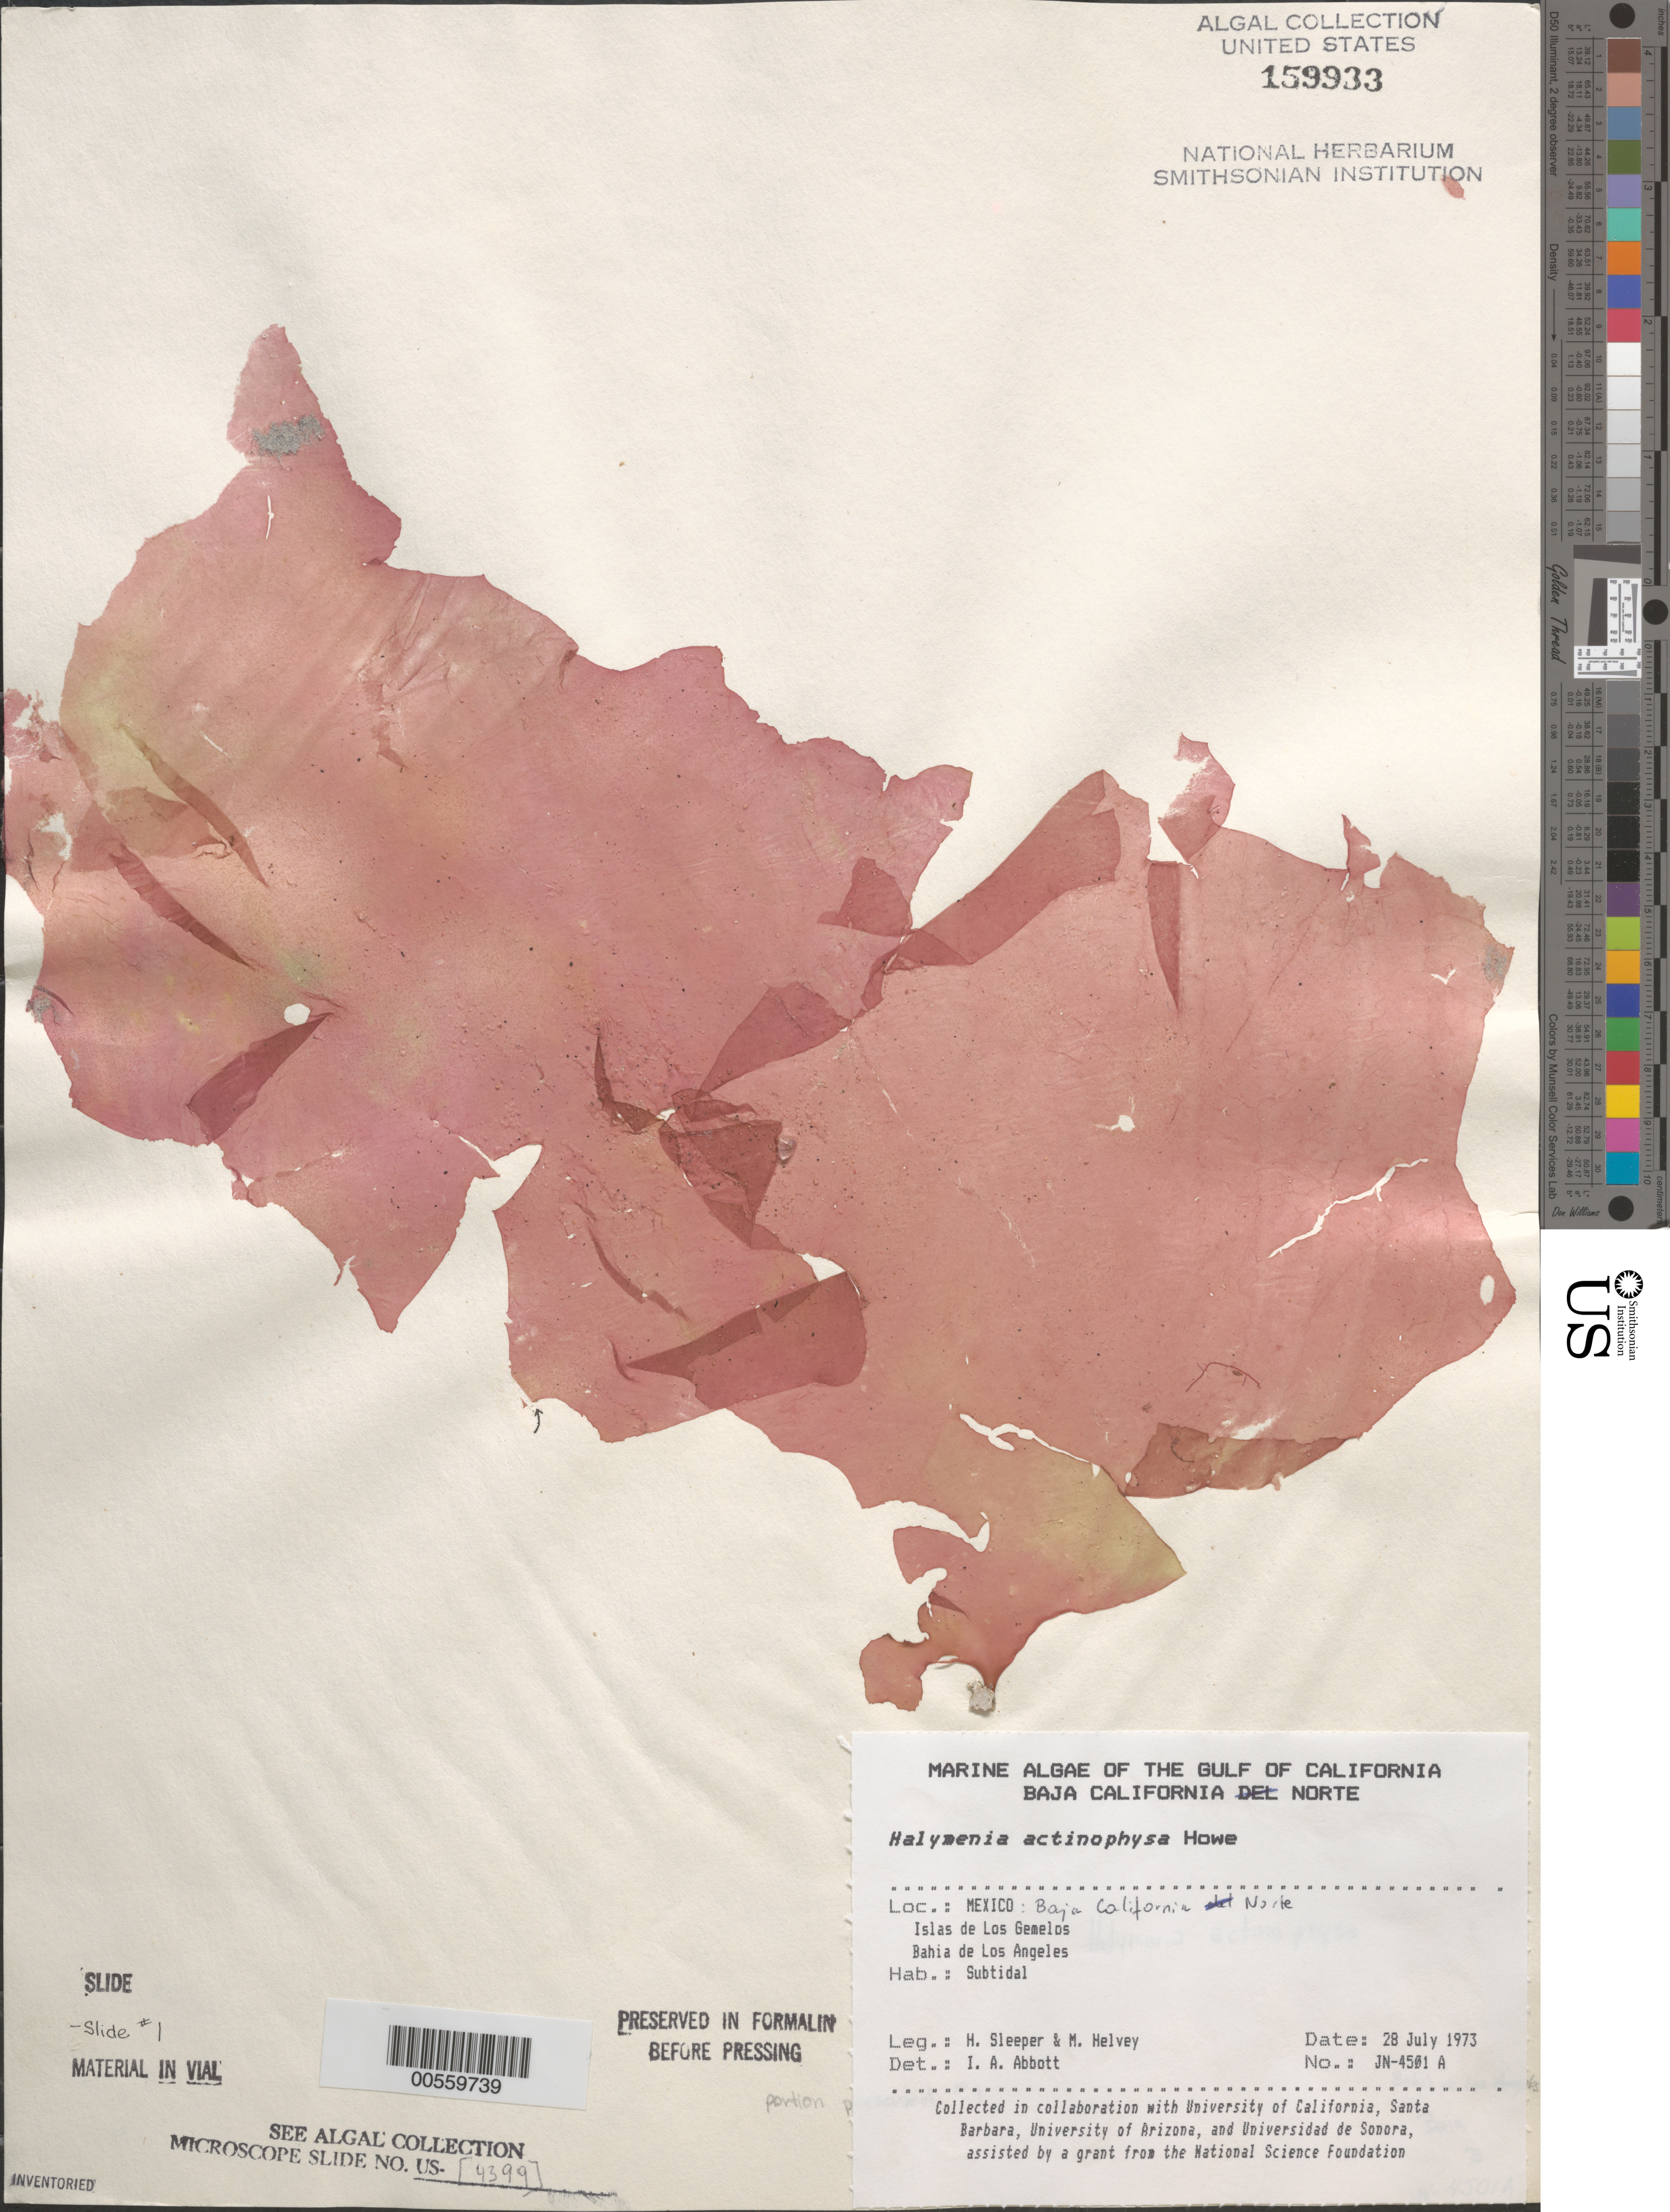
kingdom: Plantae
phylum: Rhodophyta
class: Florideophyceae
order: Halymeniales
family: Halymeniaceae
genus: Halymenia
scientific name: Halymenia actinophysa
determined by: Abbott, Isabella A.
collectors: H. Sleeper & M. Helvey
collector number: Jn-4501a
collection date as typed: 28 Jul 1973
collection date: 1973-07-28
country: Mexico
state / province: Baja California Norte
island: Isla de Los Gemelitos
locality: Bahia de los Angeles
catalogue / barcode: US 159933